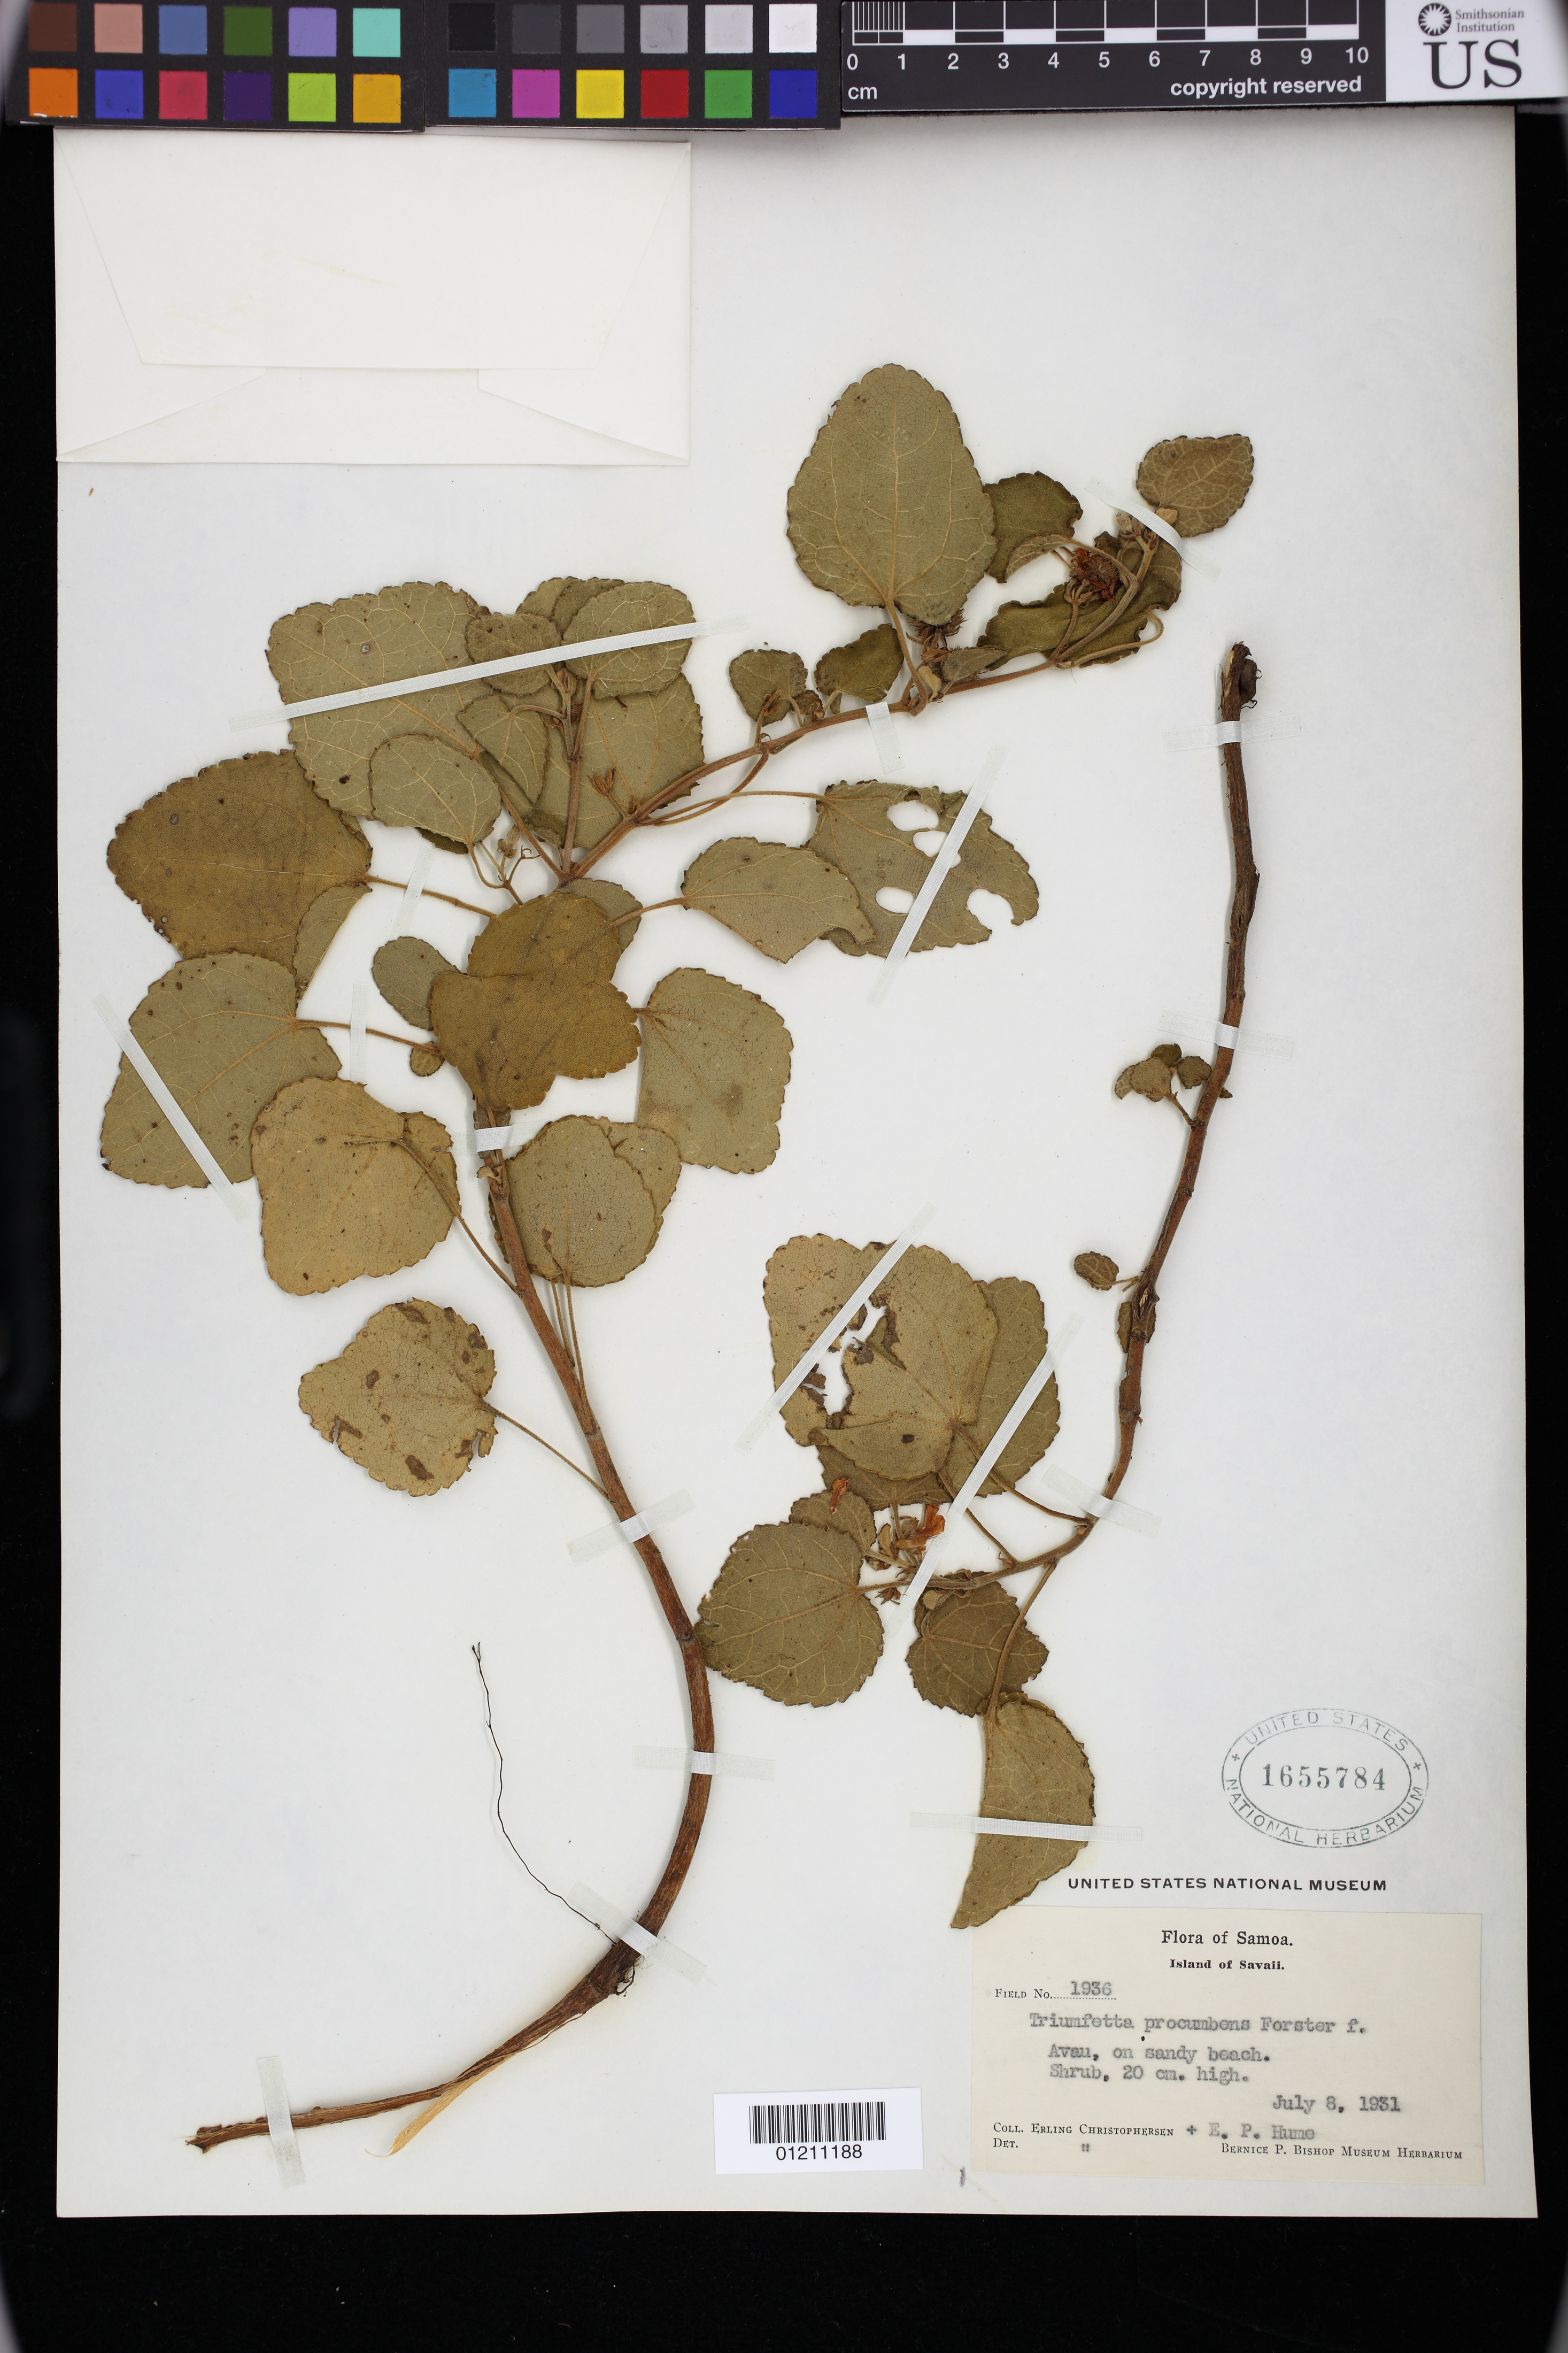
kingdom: Plantae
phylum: Tracheophyta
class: Magnoliopsida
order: Malvales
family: Malvaceae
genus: Triumfetta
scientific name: Triumfetta procumbens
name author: G. Forst.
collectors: E. Christophersen & E. P. Hume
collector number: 1936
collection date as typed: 07 Aug 1931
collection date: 1931-08-07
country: Samoa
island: Savai'i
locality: Samoa, Island of Savaii, Avau, on sandy beach.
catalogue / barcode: US 1655784